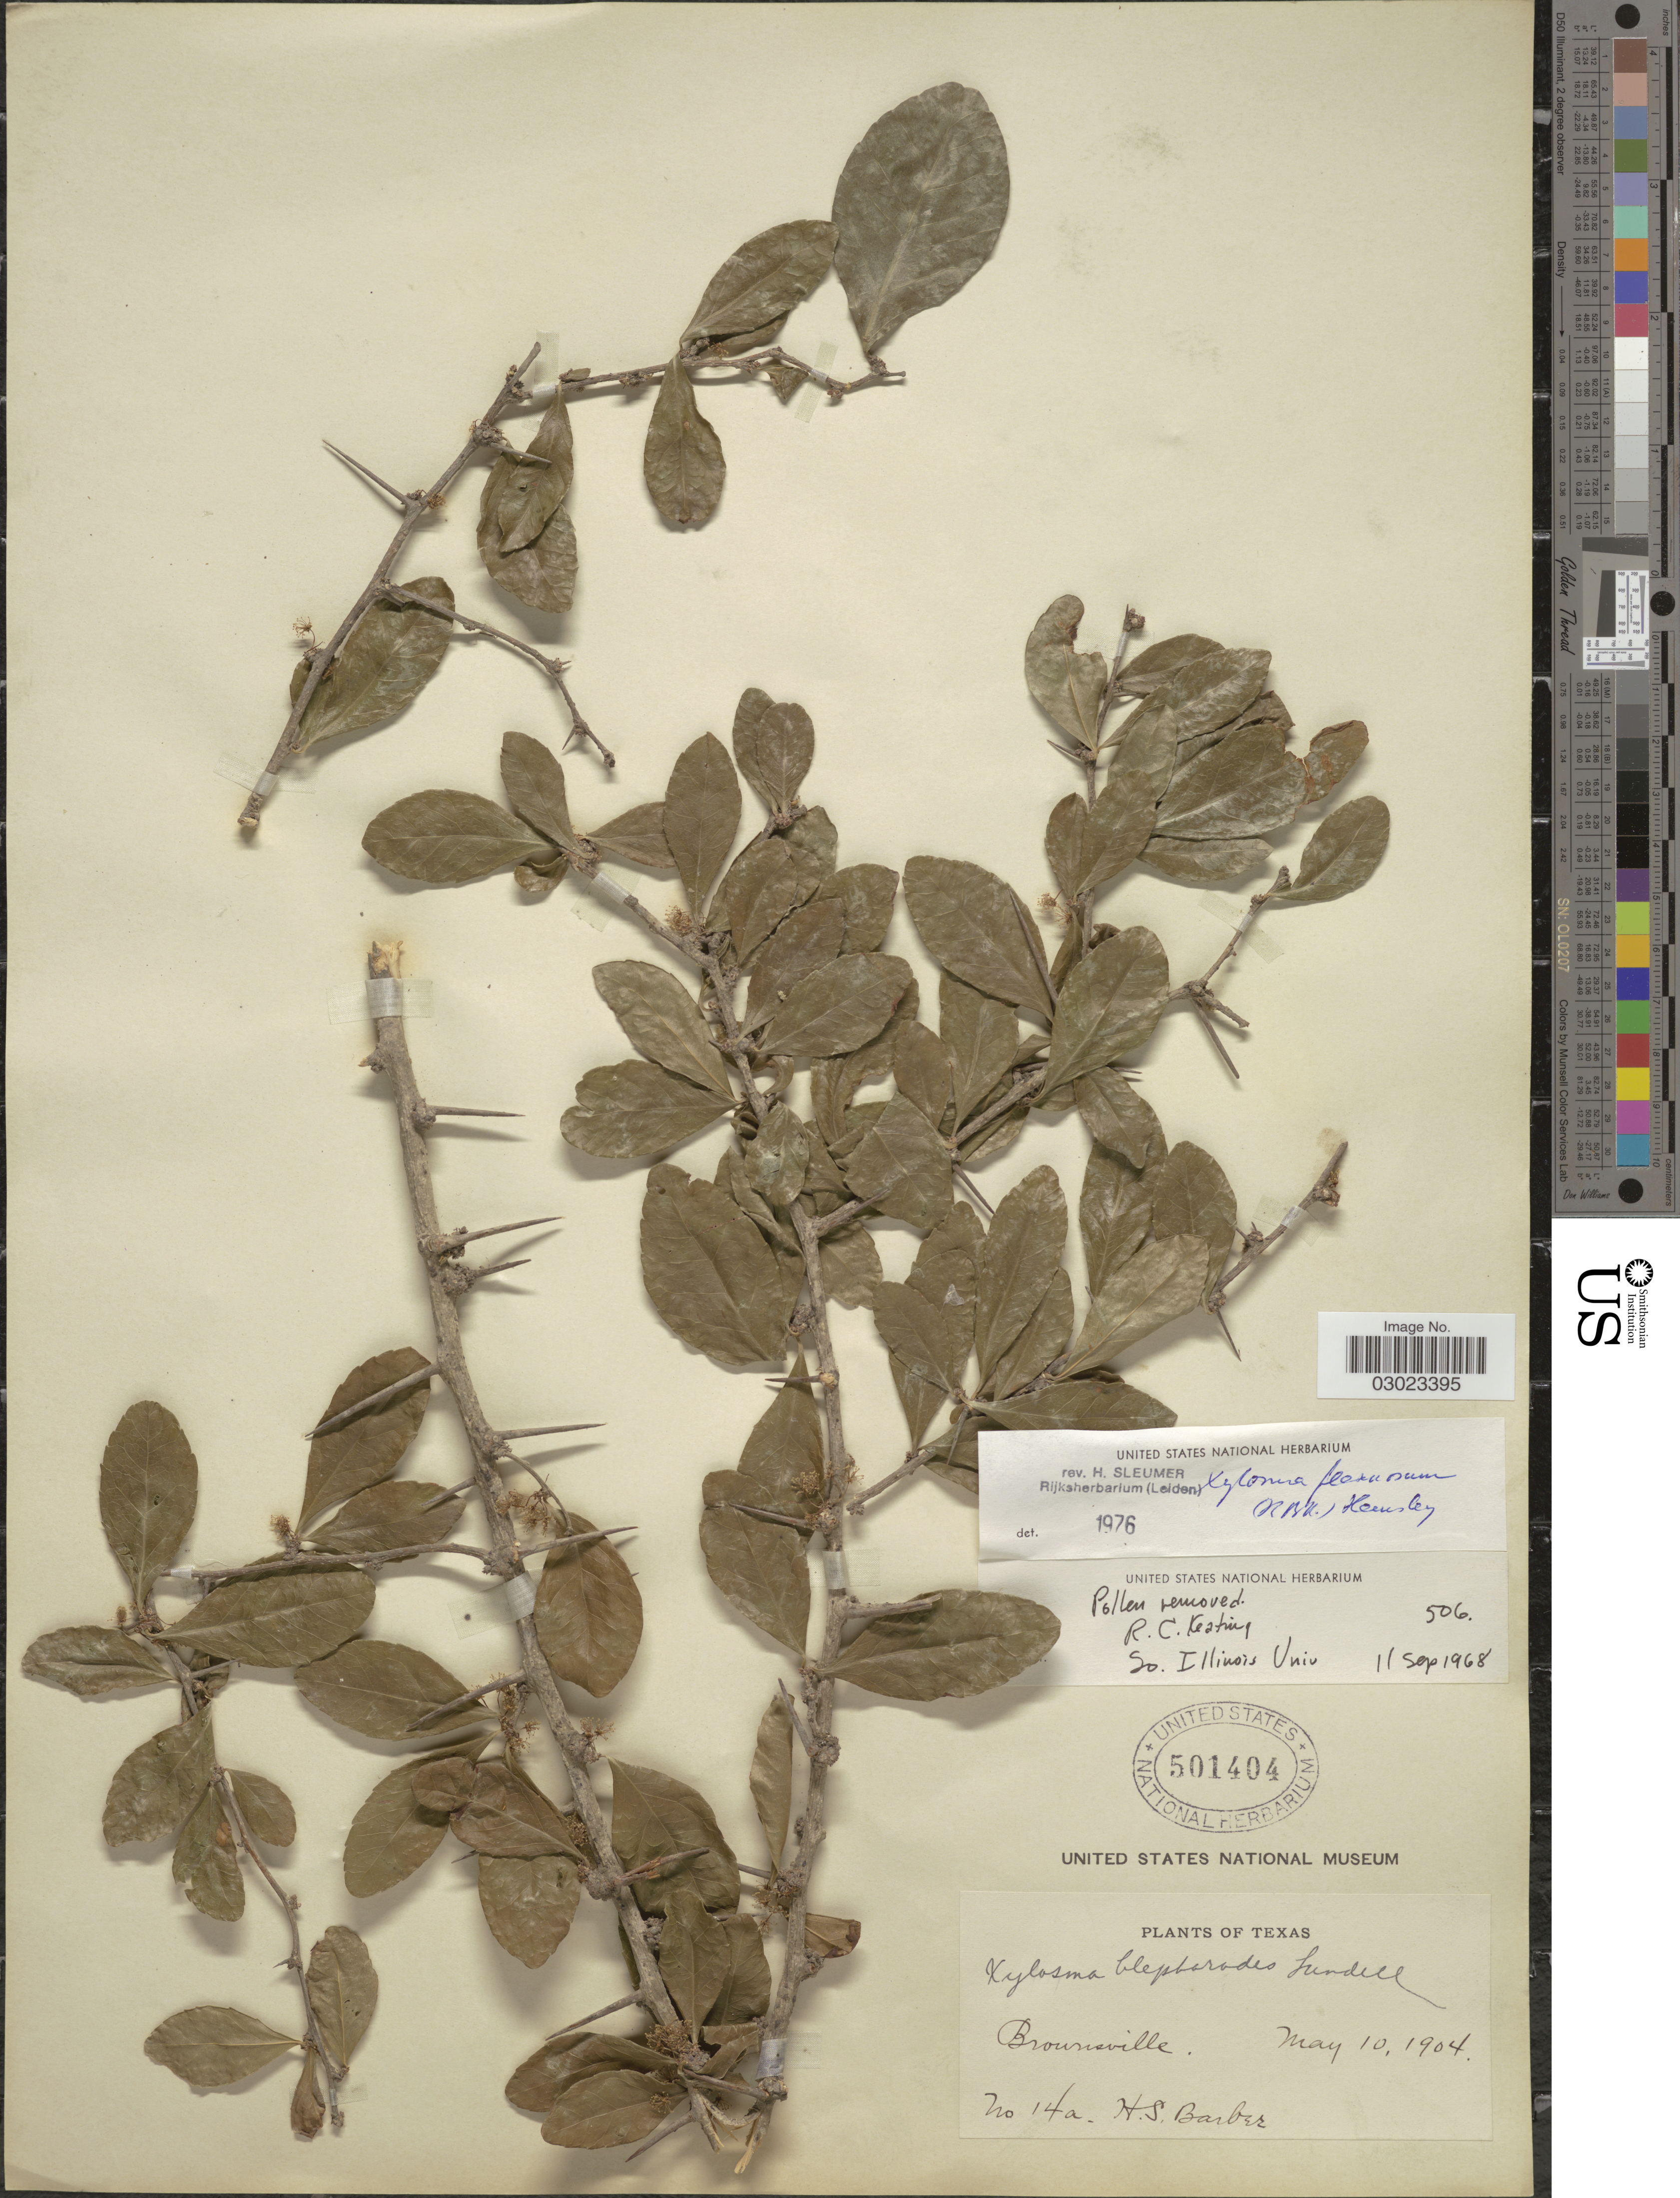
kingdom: Plantae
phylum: Tracheophyta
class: Magnoliopsida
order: Malpighiales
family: Salicaceae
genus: Xylosma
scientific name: Xylosma flexuosa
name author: (Kunth) Hemsl.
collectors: H. Barber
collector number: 14a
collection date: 1904-05-10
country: United States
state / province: Texas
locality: Brownsville.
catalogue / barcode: US 501404